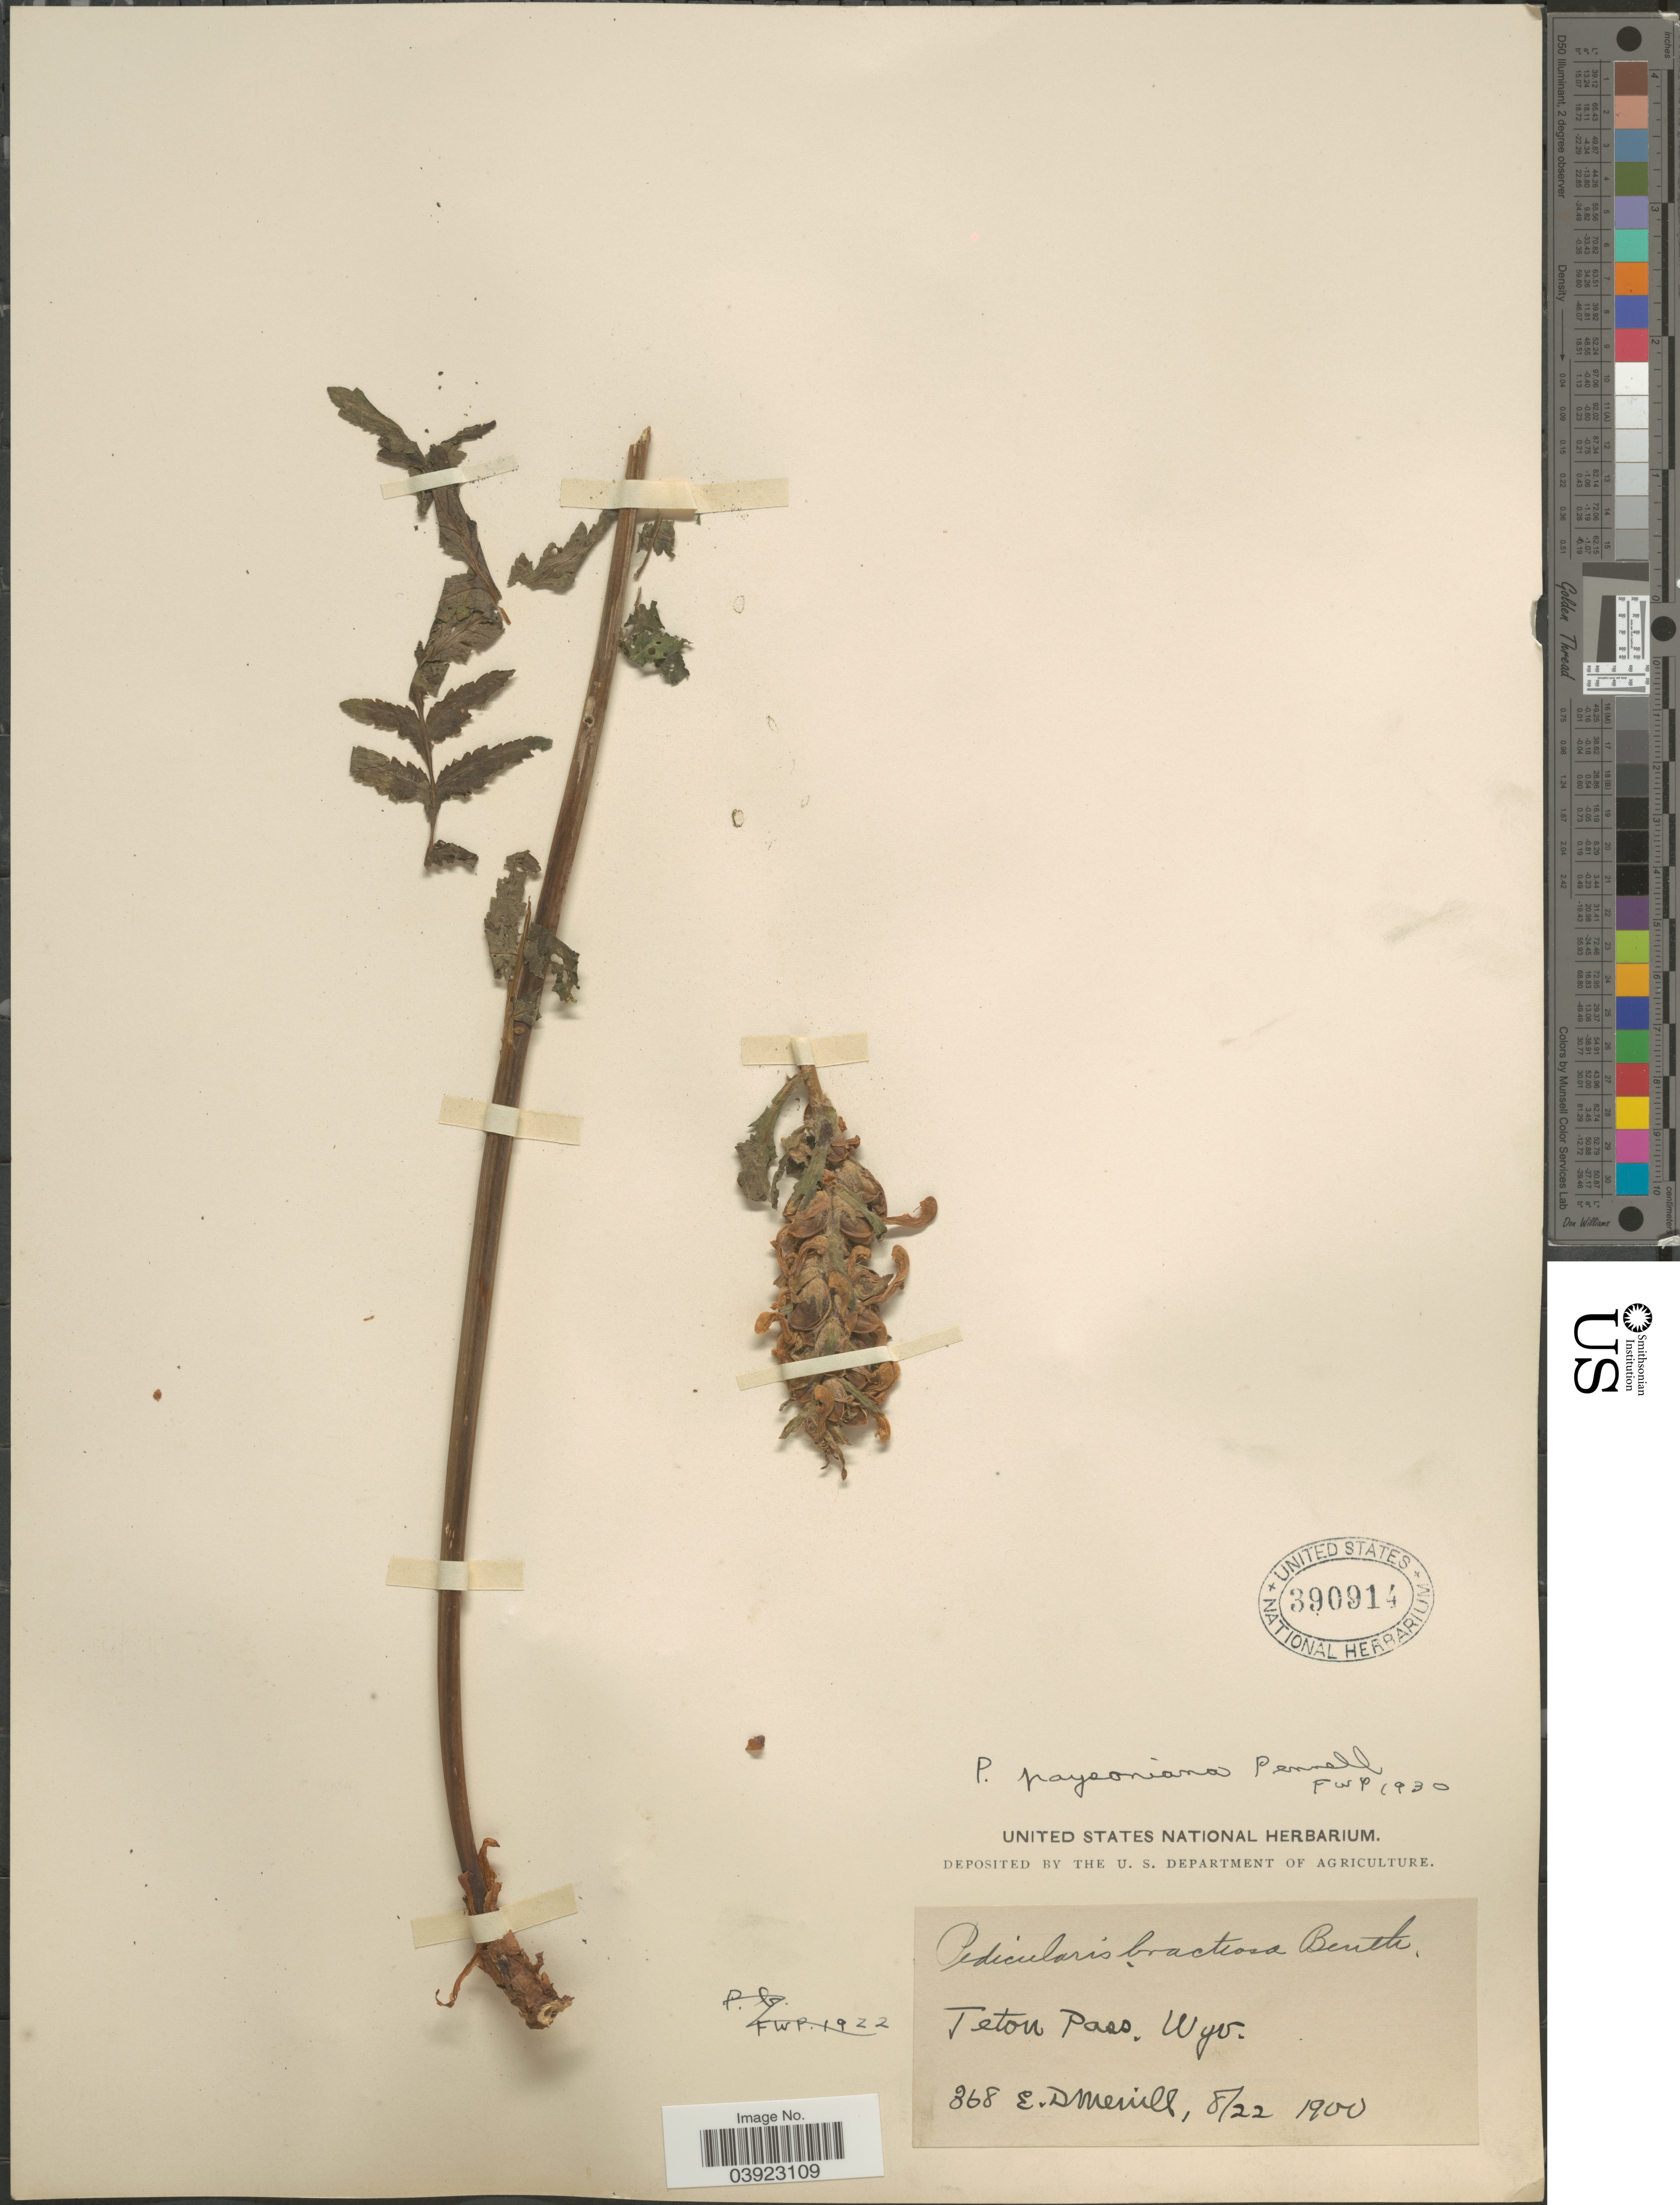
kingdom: Plantae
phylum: Tracheophyta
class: Magnoliopsida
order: Lamiales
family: Orobanchaceae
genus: Pedicularis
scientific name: Pedicularis paysoniana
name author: Pennell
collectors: E. D. Merrill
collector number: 368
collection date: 1900-08-22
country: United States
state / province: Wyoming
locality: Teton Pass.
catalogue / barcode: US 390914